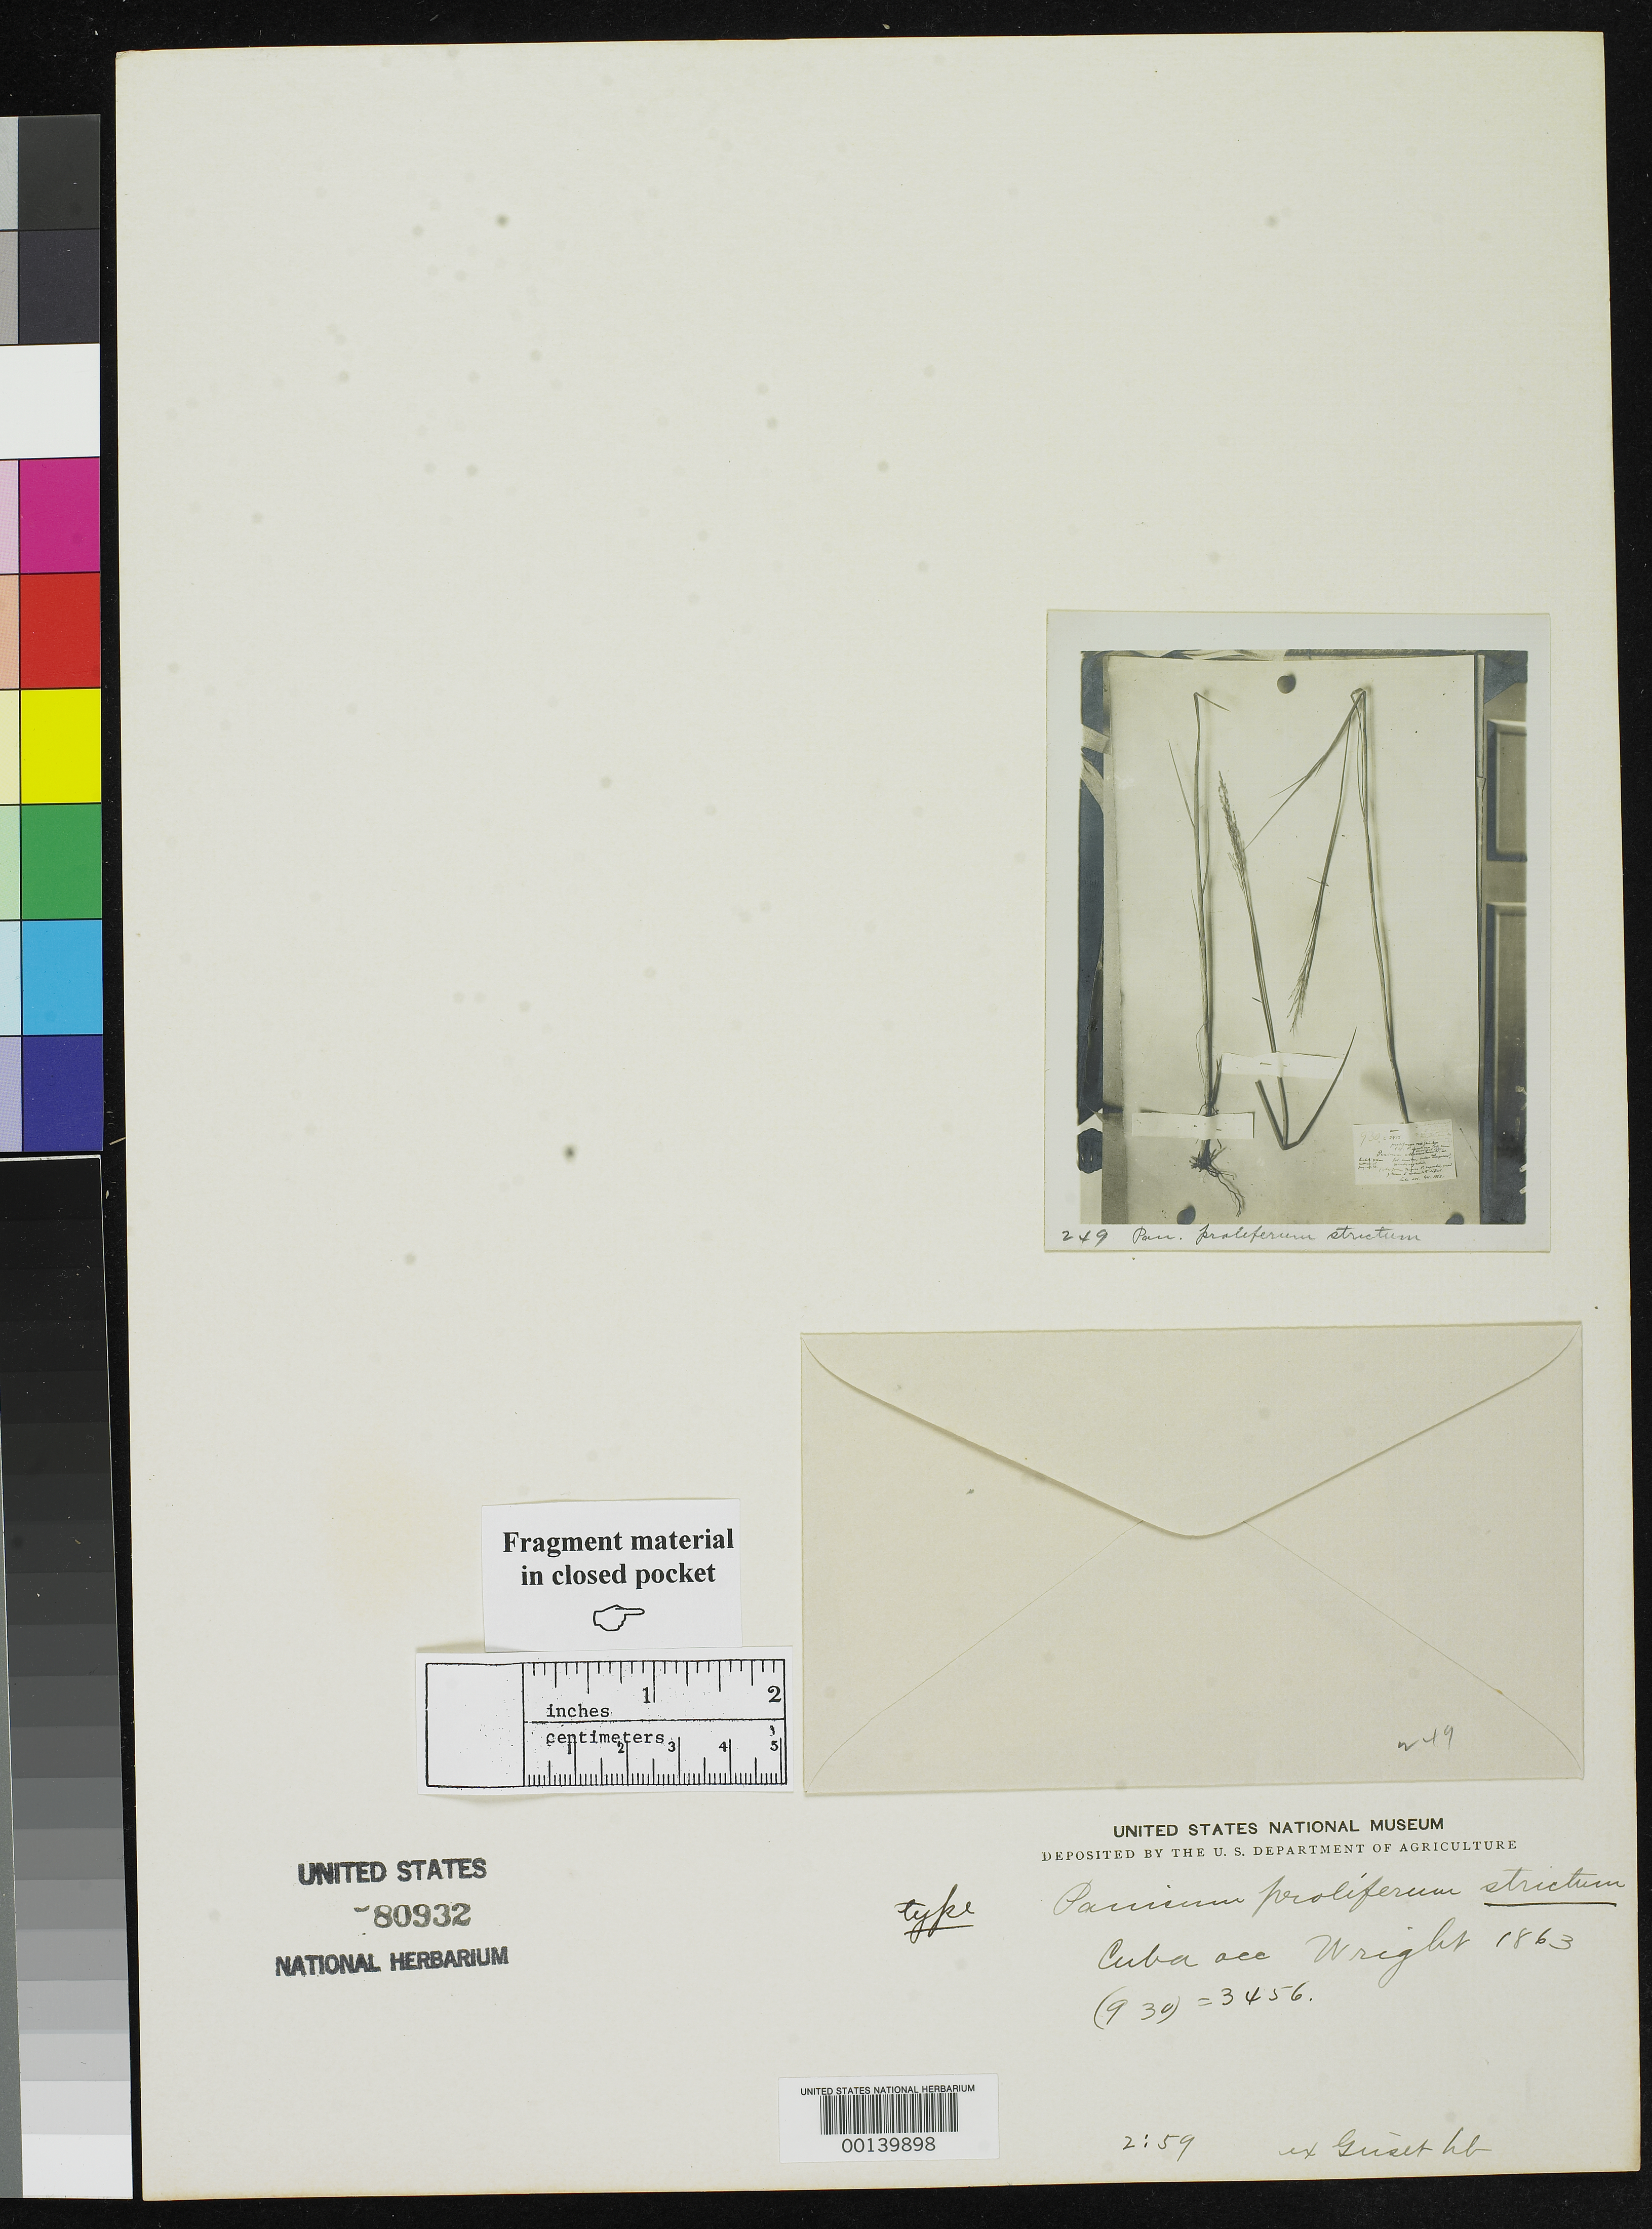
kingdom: Plantae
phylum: Tracheophyta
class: Liliopsida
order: Poales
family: Poaceae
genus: Panicum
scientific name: Panicum proliferum var. strictum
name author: Griseb.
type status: Type Fragment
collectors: C. Wright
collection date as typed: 1863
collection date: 1863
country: Cuba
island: Greater Antilles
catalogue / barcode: US 80932